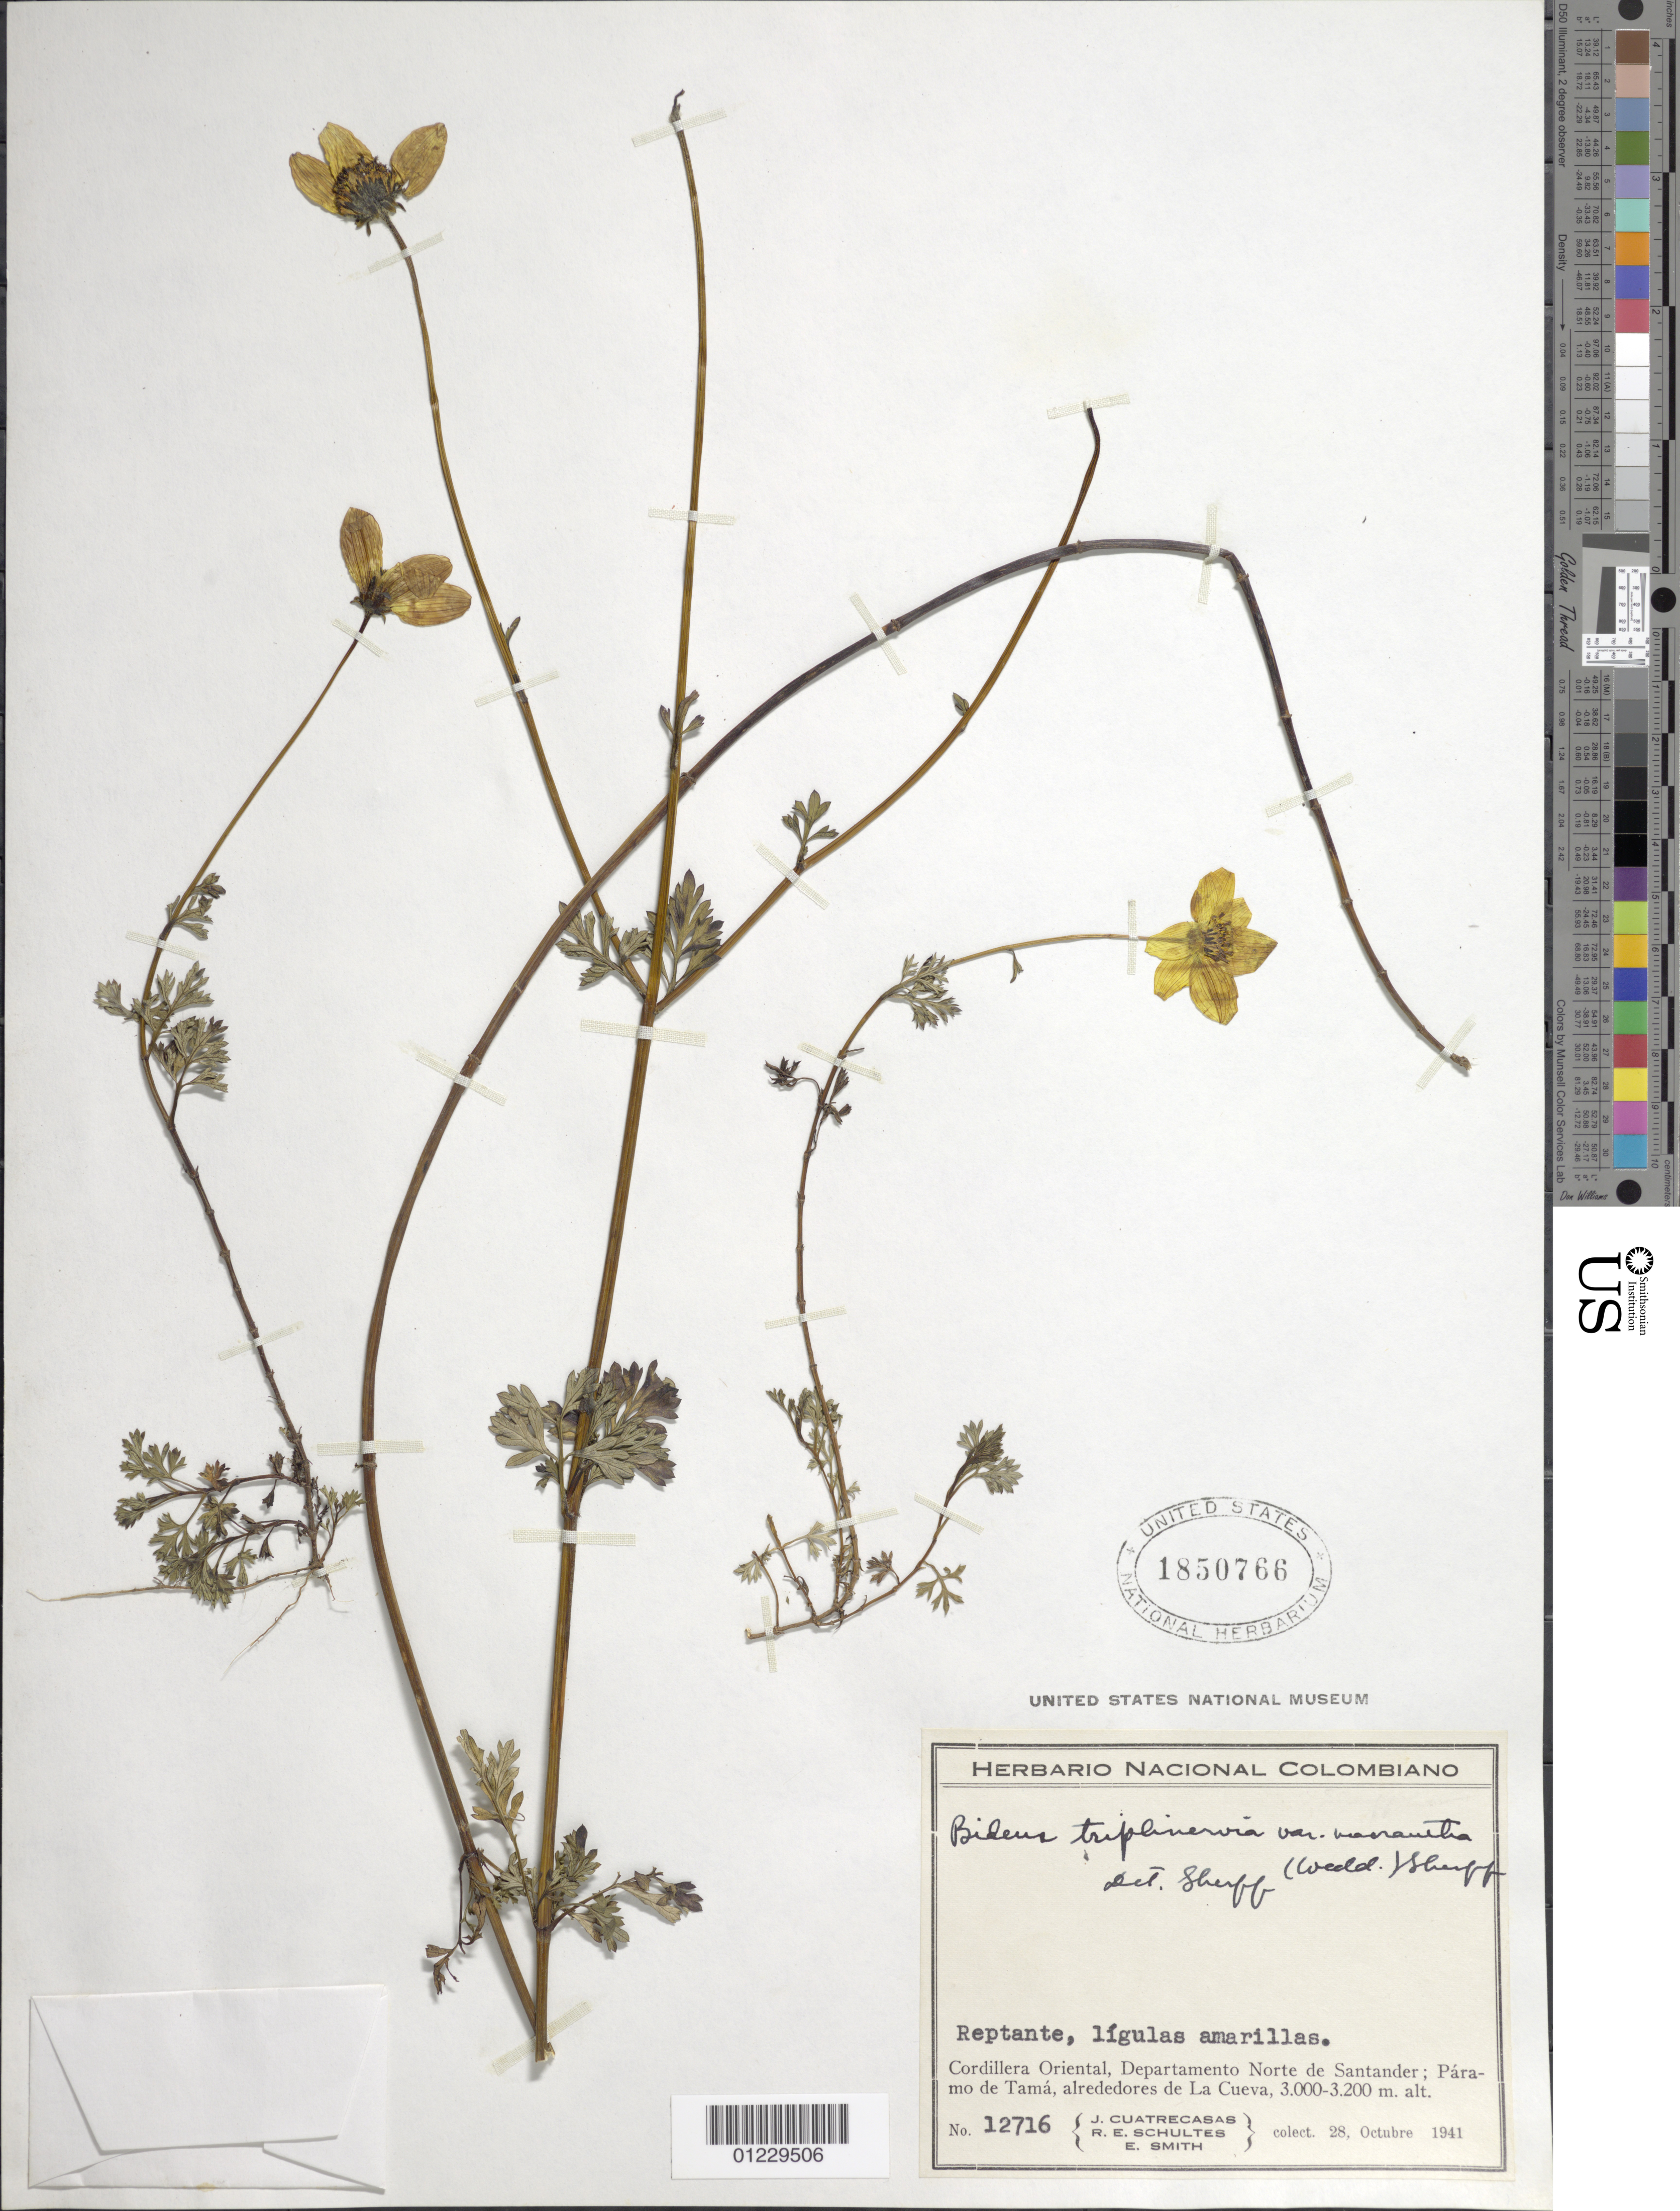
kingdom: Plantae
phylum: Tracheophyta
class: Magnoliopsida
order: Asterales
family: Asteraceae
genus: Bidens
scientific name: Bidens triplinervia var. macrantha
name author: (Wedd.) Sherff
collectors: J. Cuatrecasas, R. E. Schultes & C. E. Smith Jr.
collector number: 12716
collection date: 1941-10-28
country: Colombia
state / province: Norte de Santander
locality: Paramo de Tama, alrededores de La Cueva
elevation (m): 3000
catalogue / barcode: US 1850766